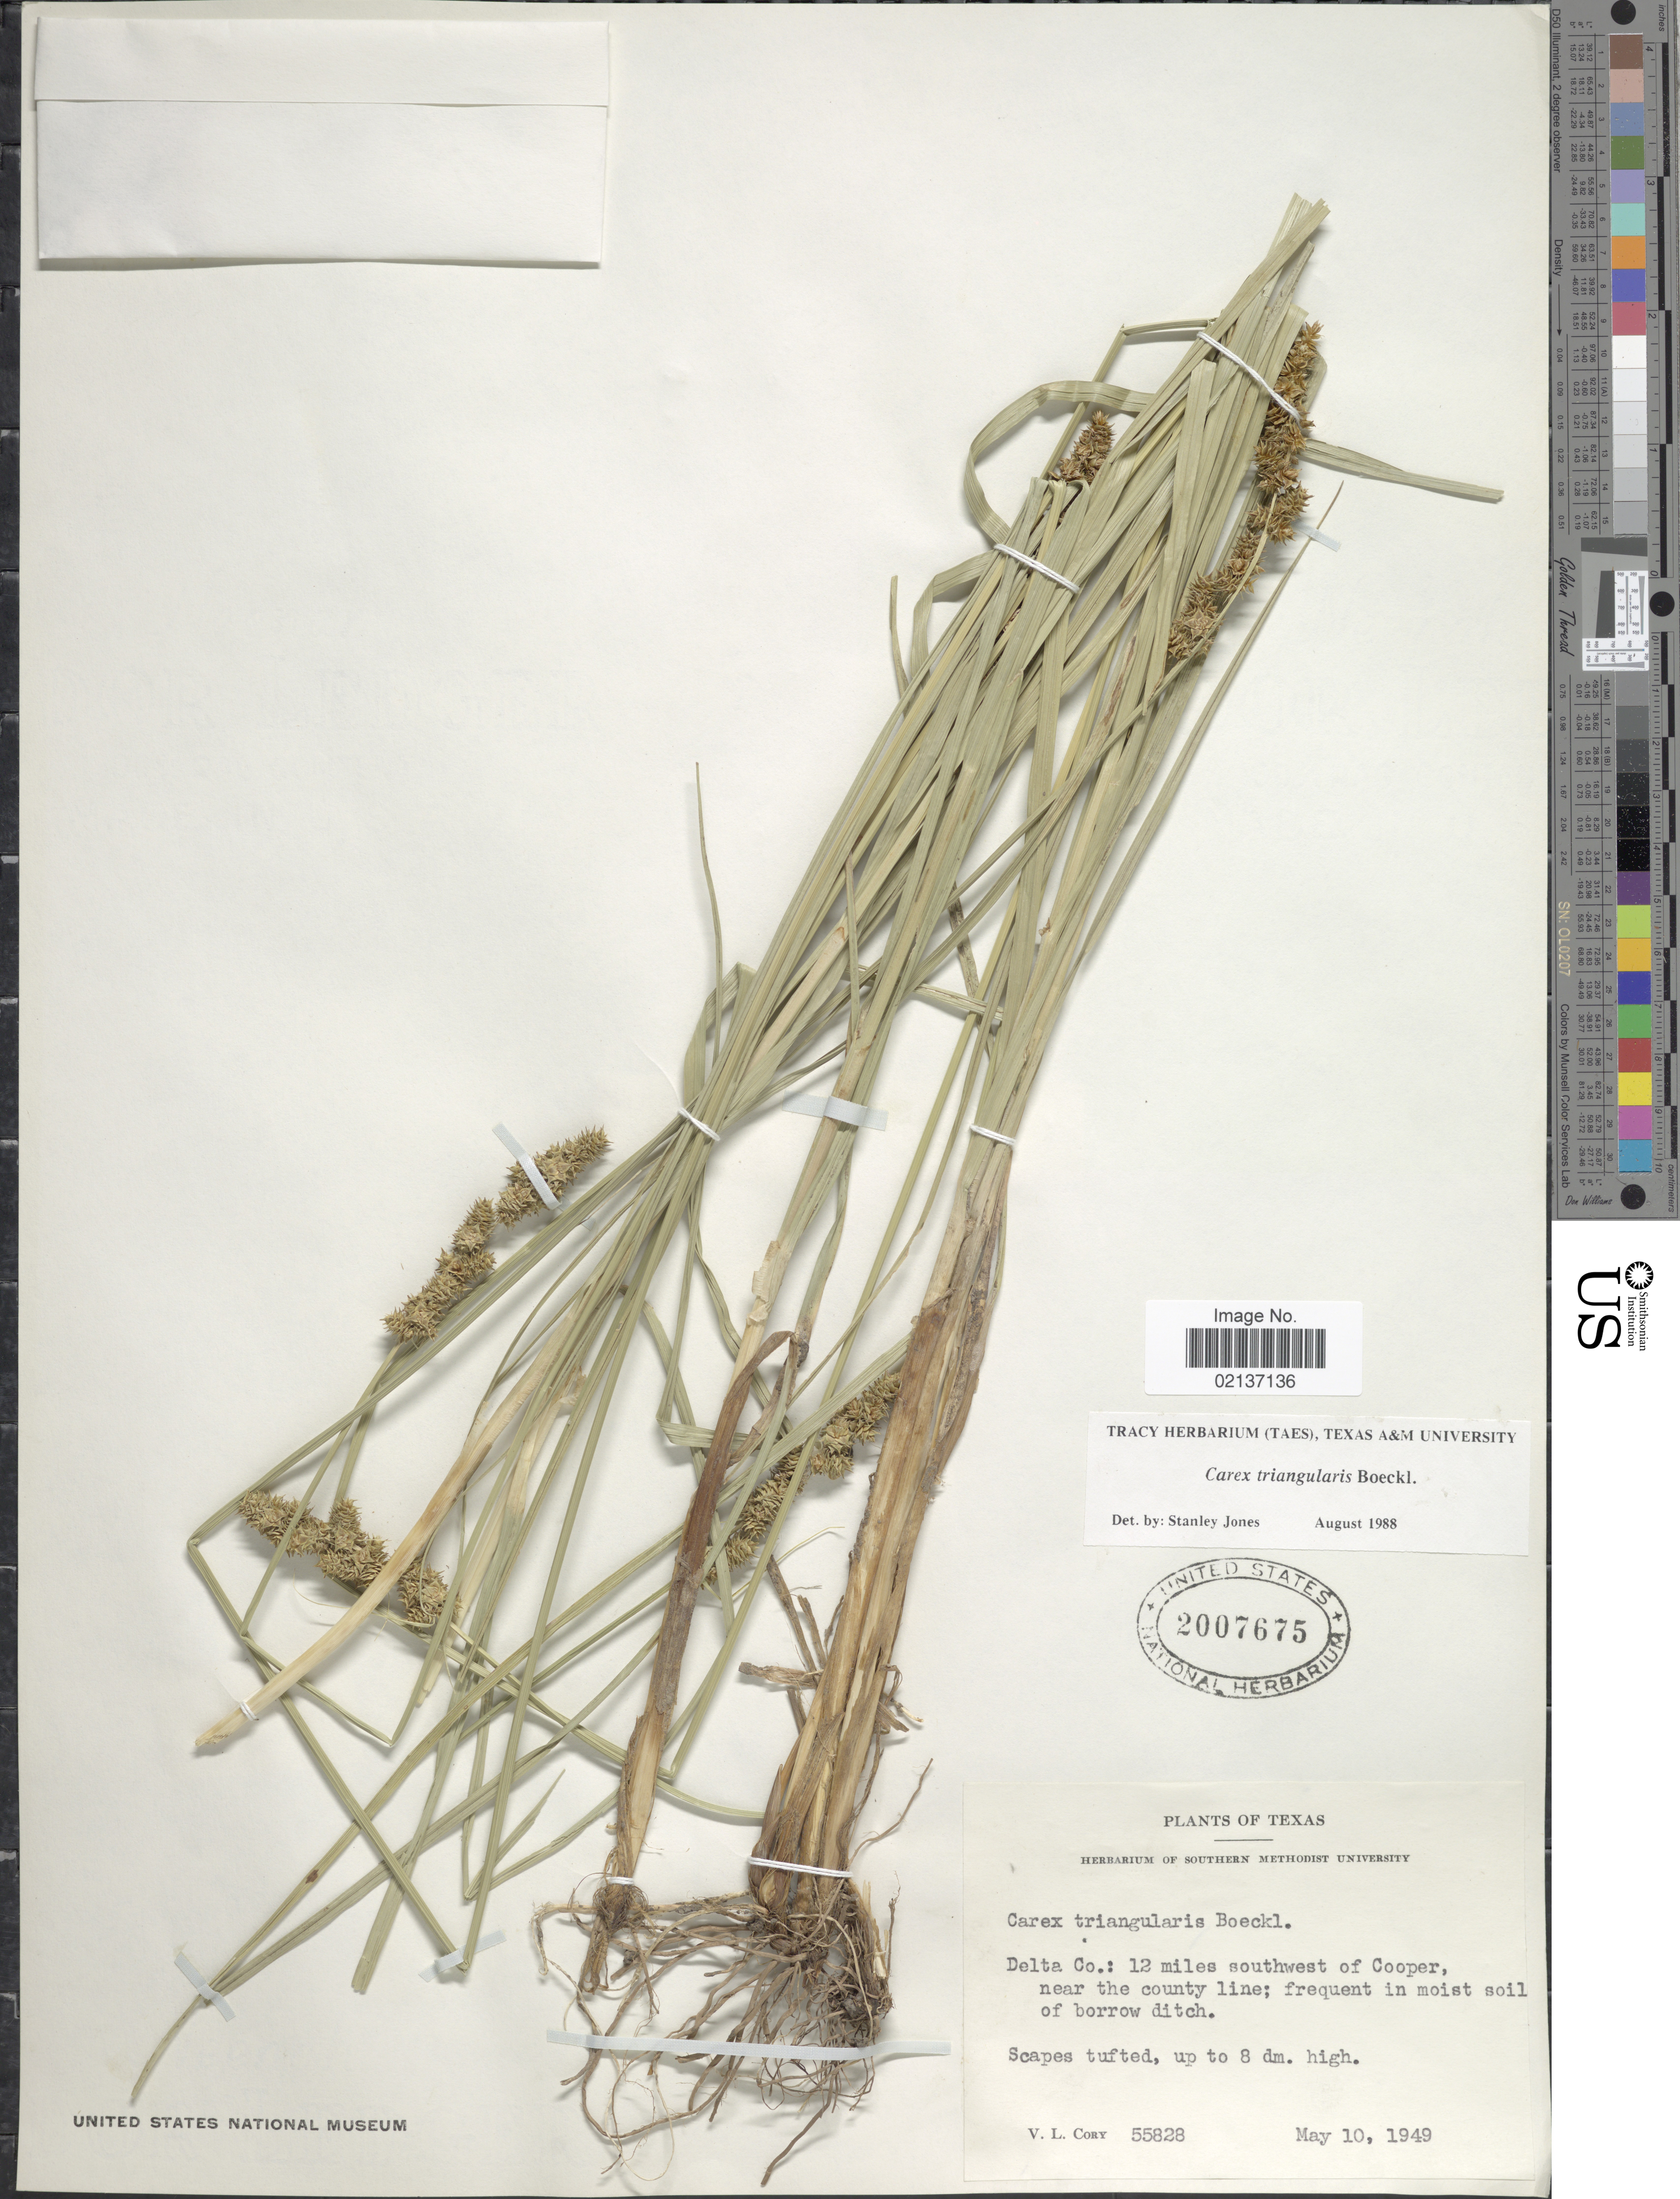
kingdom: Plantae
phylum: Tracheophyta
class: Liliopsida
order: Poales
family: Cyperaceae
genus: Carex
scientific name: Carex triangularis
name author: Boeckeler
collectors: V. Cory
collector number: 55828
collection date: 1949-05-10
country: United States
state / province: Texas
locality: Delta Co.: 12 miles southwest of Cooper, near the county line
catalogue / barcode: US 2007675